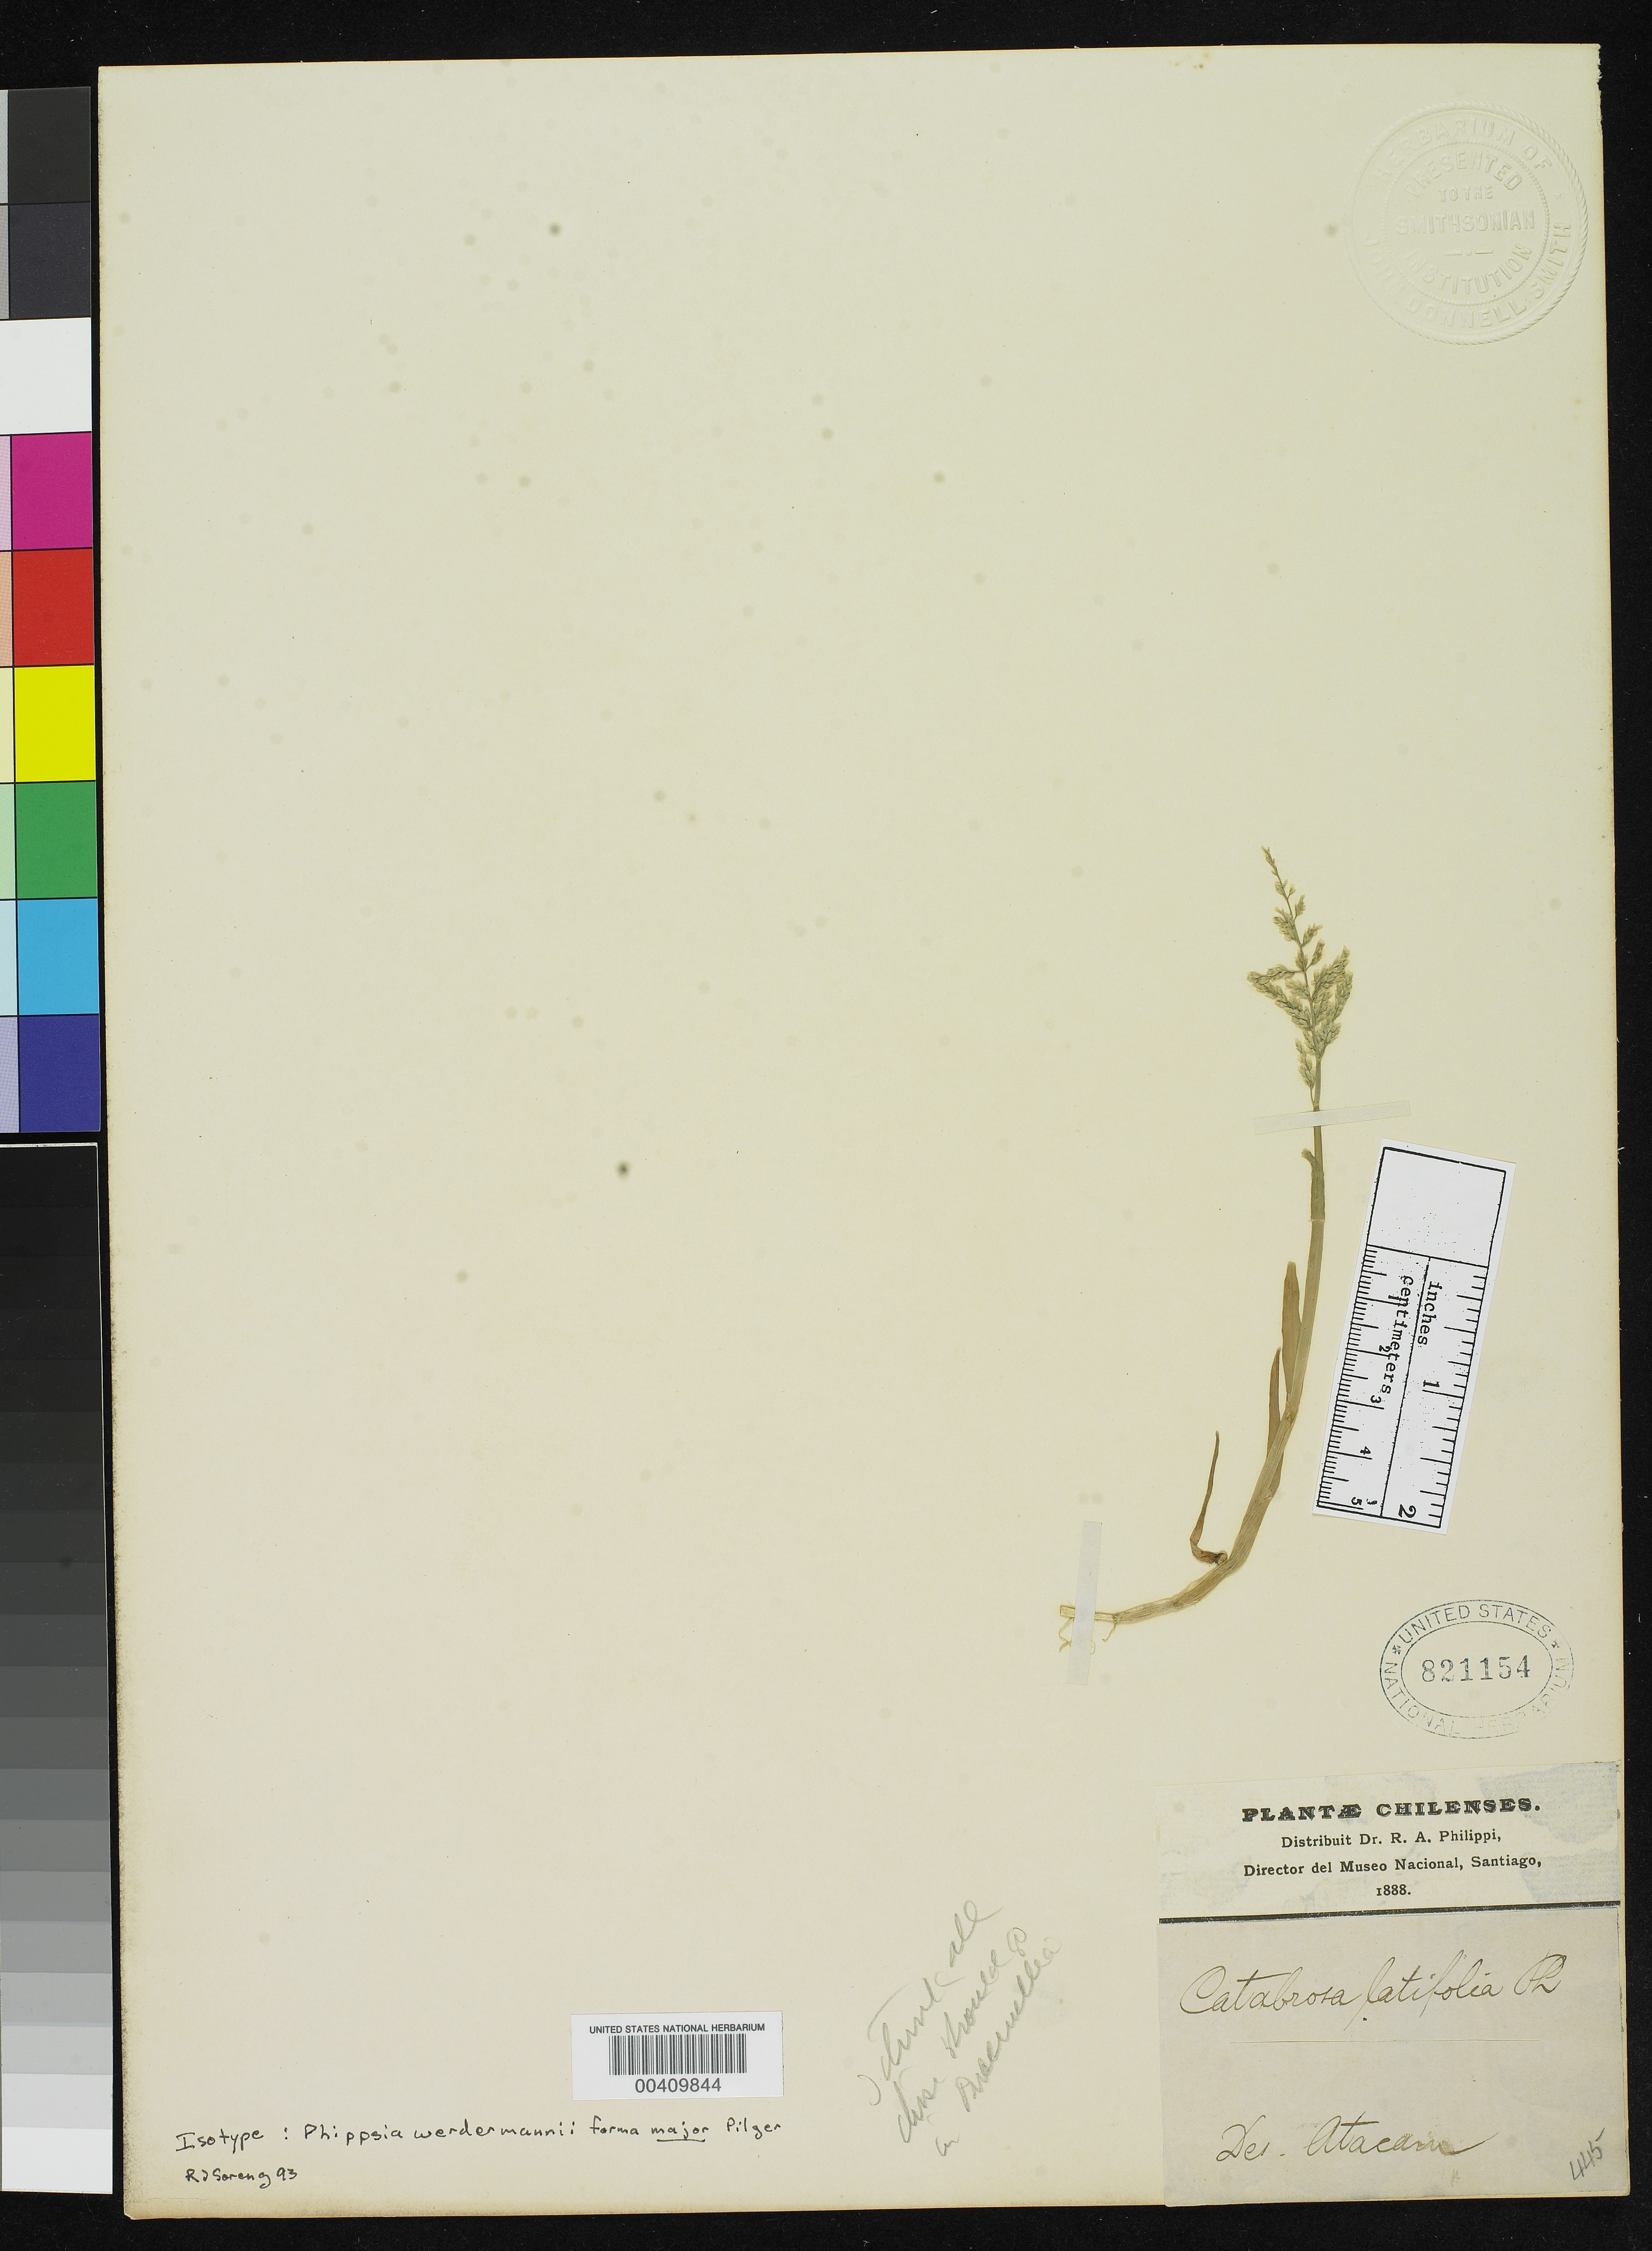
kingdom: Plantae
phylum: Tracheophyta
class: Liliopsida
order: Poales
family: Poaceae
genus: Phippsia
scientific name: Phippsia werdermannii f. major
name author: Pilg.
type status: Isotype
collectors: R. A. Philippi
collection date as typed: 1888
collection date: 1888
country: Chile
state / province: Atacama (III)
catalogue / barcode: US 821154